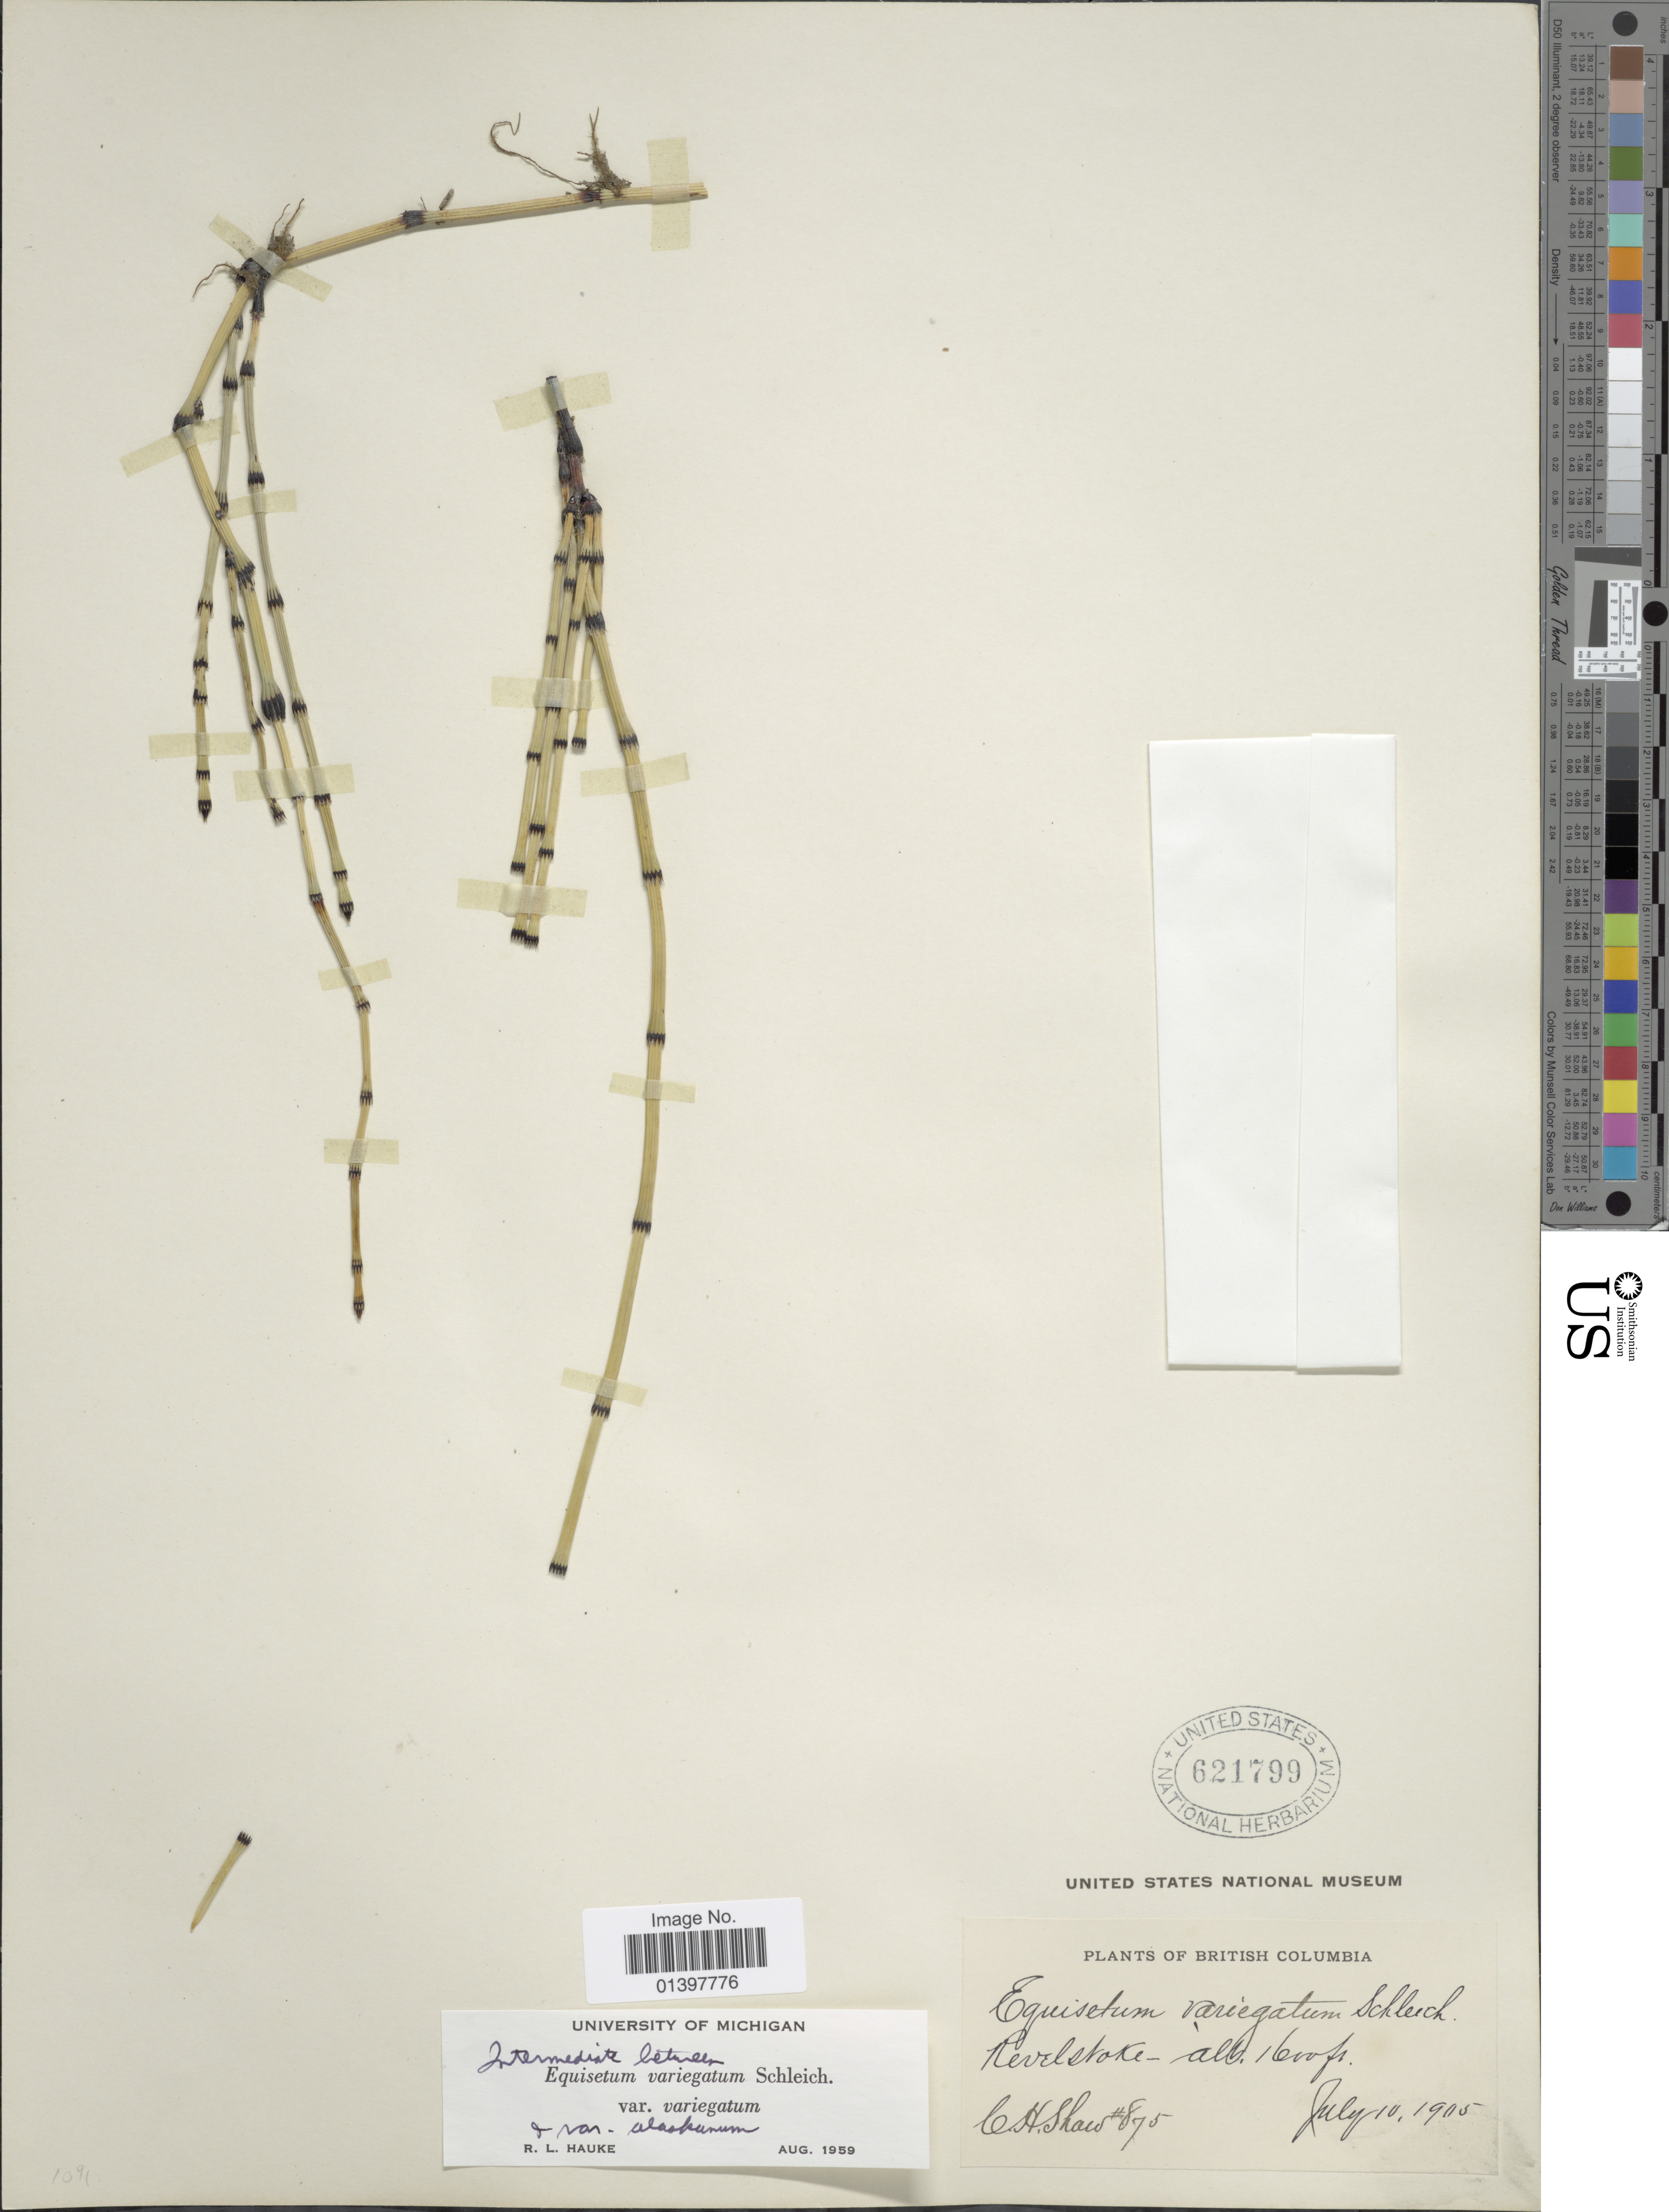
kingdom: Plantae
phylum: Tracheophyta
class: Polypodiopsida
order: Equisetales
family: Equisetaceae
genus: Equisetum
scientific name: Equisetum variegatum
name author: Schleich. ex F. Weber & D. Mohr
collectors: C. H. Shaw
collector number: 875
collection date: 1905-07-10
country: Canada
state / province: British Columbia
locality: Revelstoke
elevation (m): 488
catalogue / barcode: US 621799